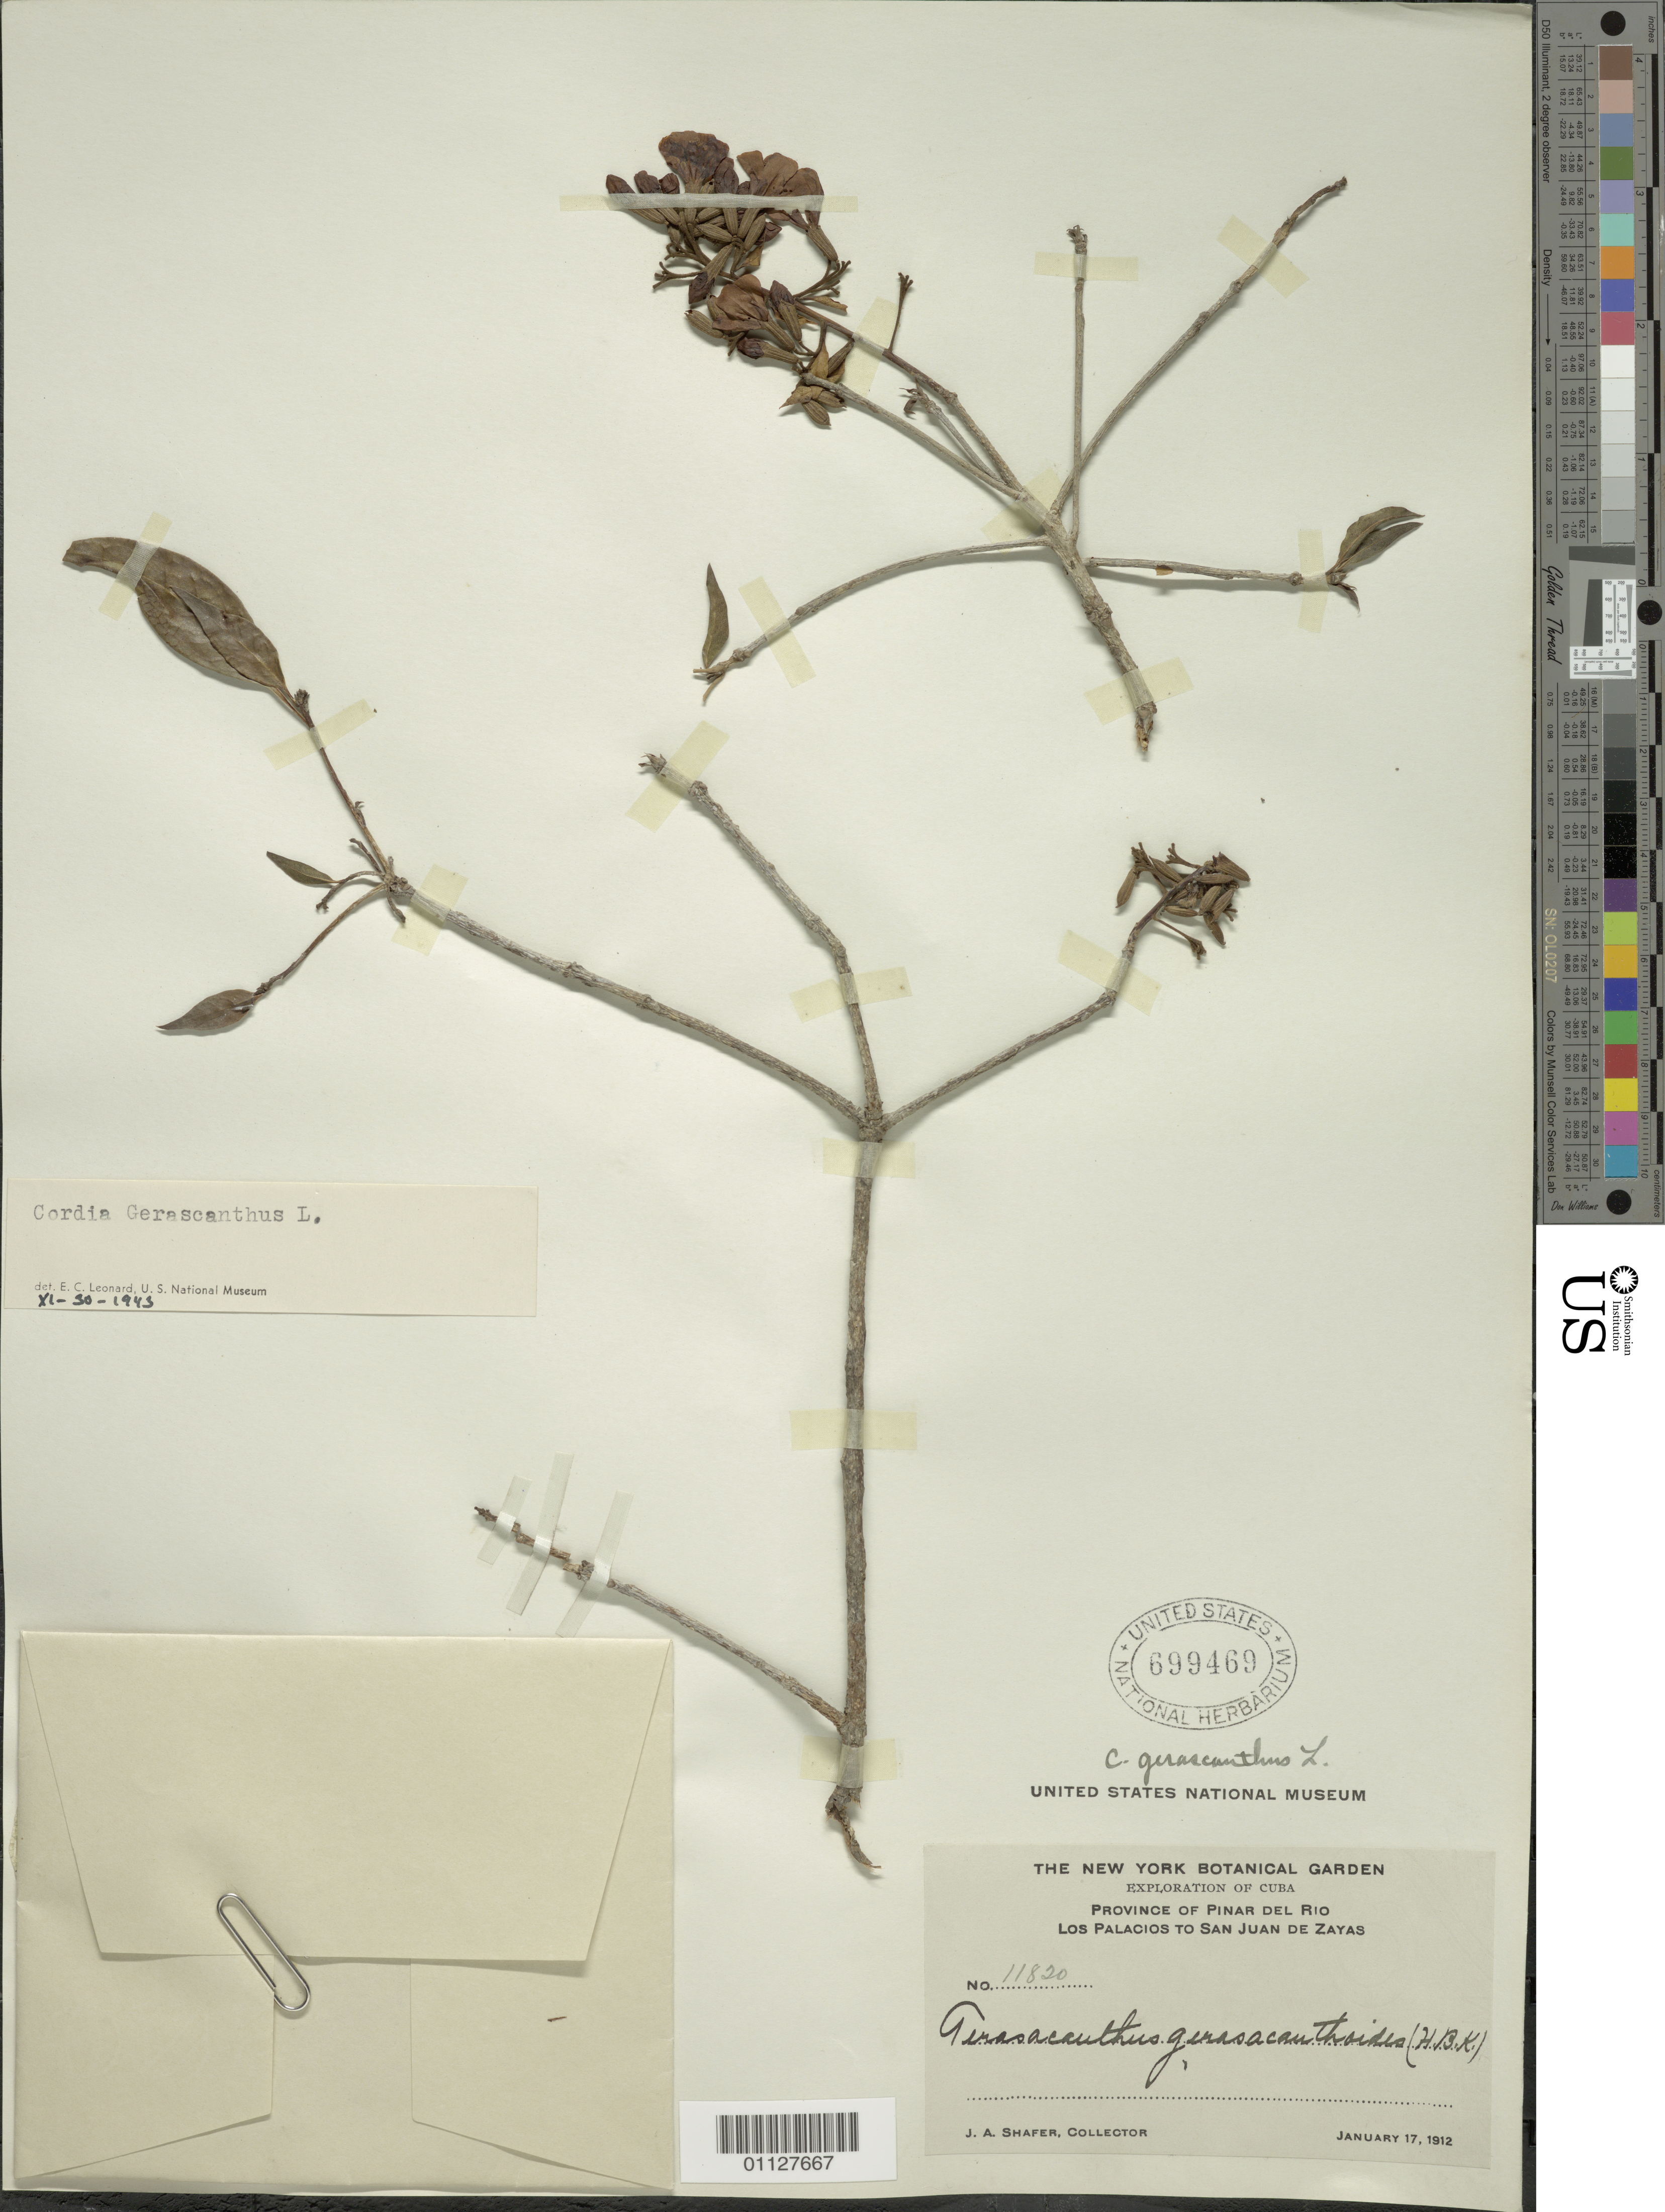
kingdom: Plantae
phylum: Tracheophyta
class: Magnoliopsida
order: Boraginales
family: Cordiaceae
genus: Cordia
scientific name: Cordia gerascanthus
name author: L.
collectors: J. A. Shafer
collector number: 11820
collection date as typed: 17 Jan 1912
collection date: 1912-01-17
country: Cuba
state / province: Pinar del Rio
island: Cuba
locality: Los Palacios to San Juan de Zayas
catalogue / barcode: US 699469